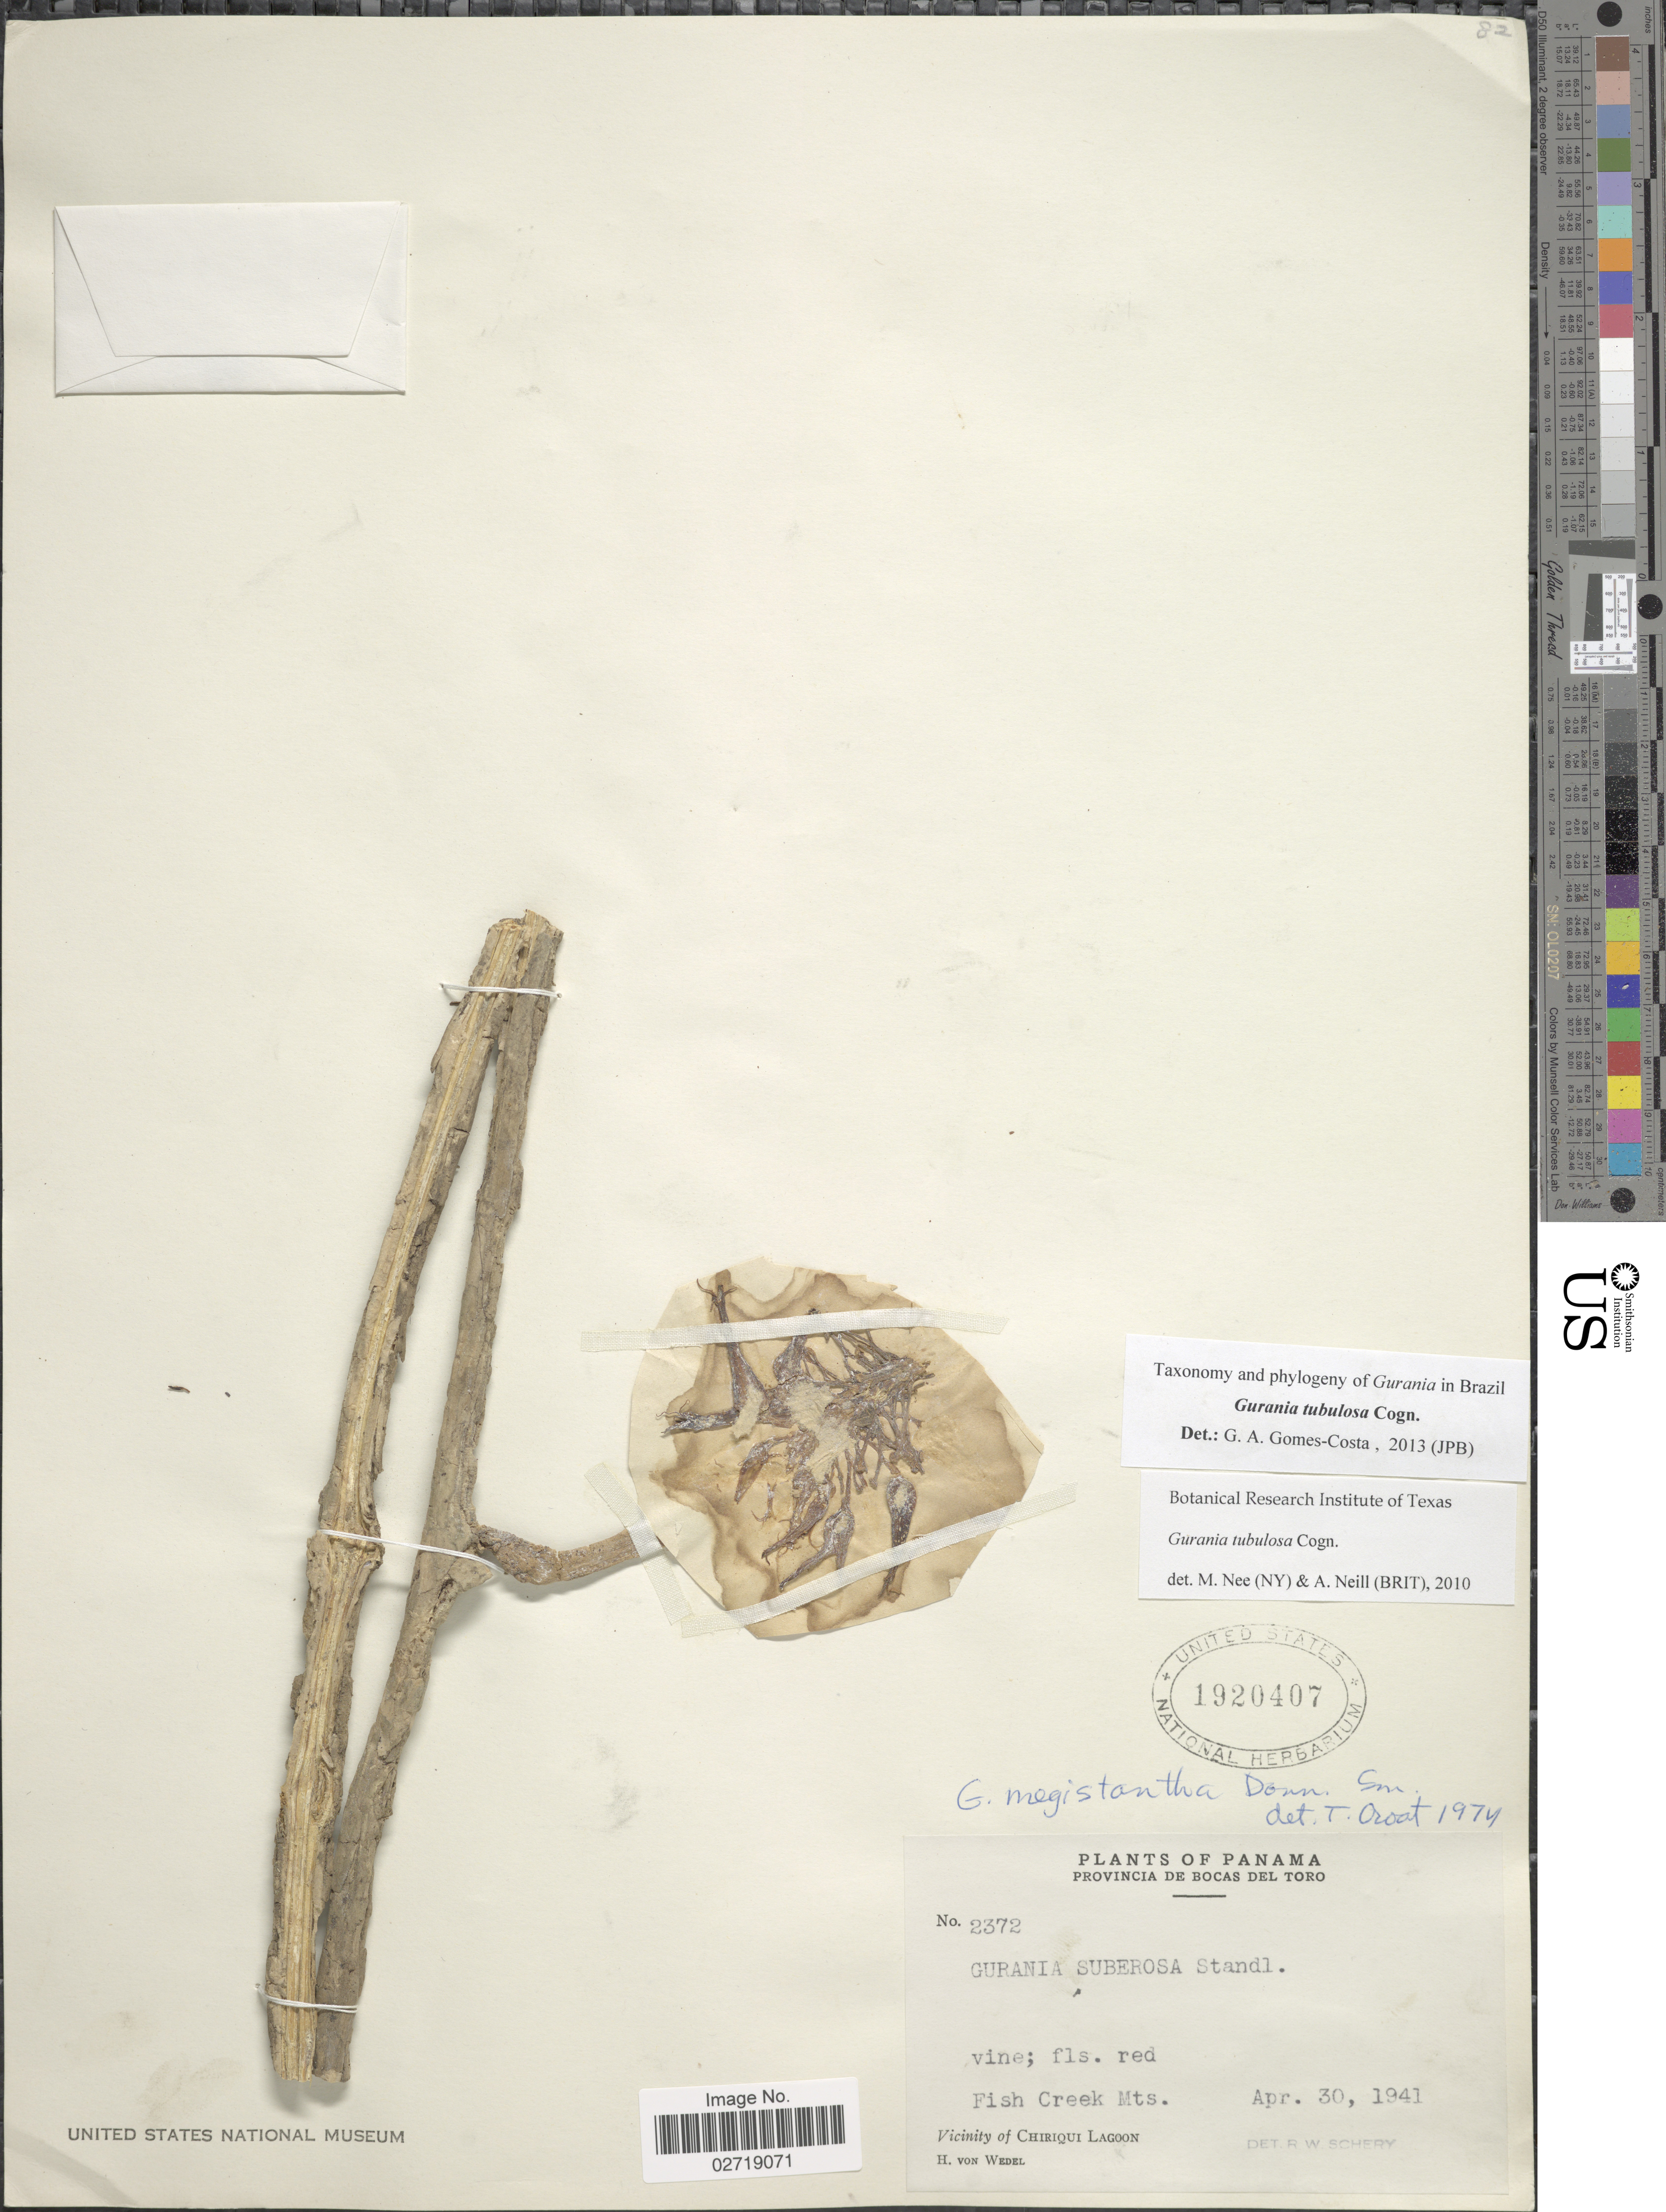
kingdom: Plantae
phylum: Tracheophyta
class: Magnoliopsida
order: Cucurbitales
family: Cucurbitaceae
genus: Gurania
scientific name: Gurania tubulosa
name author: Cogn.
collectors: H. von Wedel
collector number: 2372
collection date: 1941-04-30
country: Panama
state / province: Bocas del Toro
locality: Fish Creek Mts. Vicinity of Chiriqui Lagoon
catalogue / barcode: US 1920407